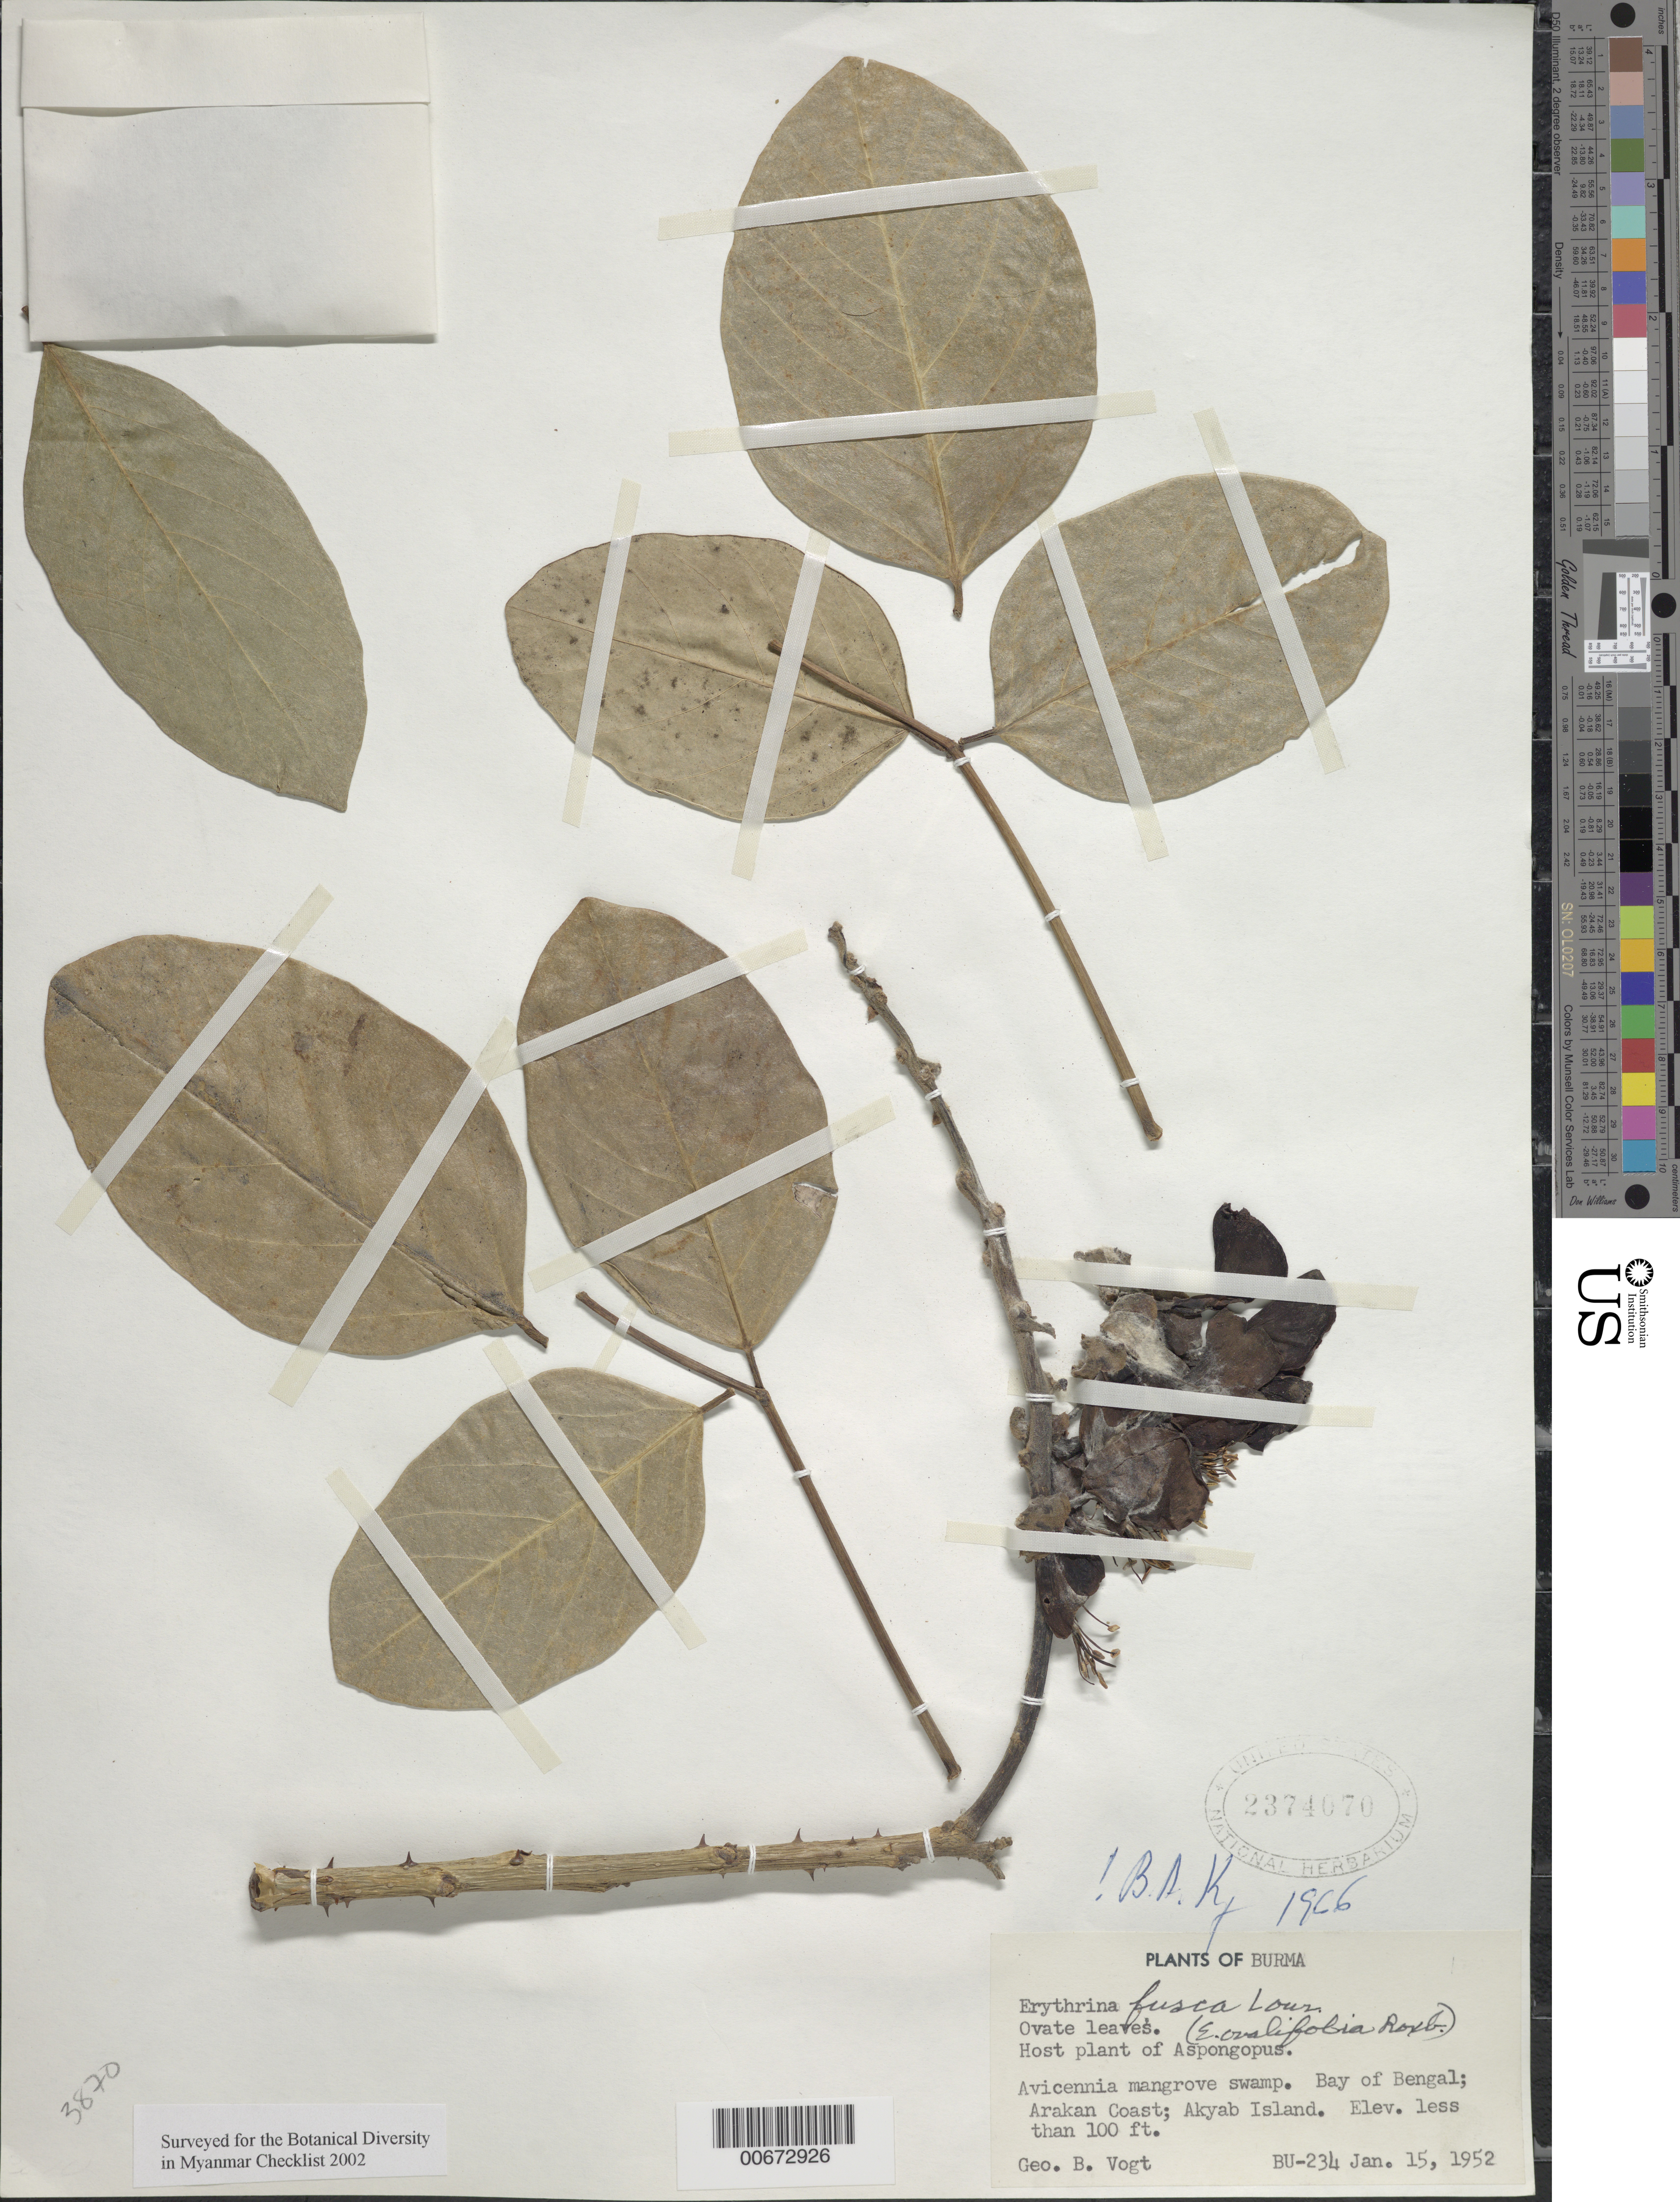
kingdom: Plantae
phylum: Tracheophyta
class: Magnoliopsida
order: Fabales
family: Fabaceae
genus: Erythrina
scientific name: Erythrina fusca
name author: Lour.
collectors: G. Vogt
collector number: BU-234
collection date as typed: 15 Jan 1952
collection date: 1952-01-15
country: Myanmar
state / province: Rakhine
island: Akyab I.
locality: Bay of Bengal, Arakan Coast.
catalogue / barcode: US 2374070